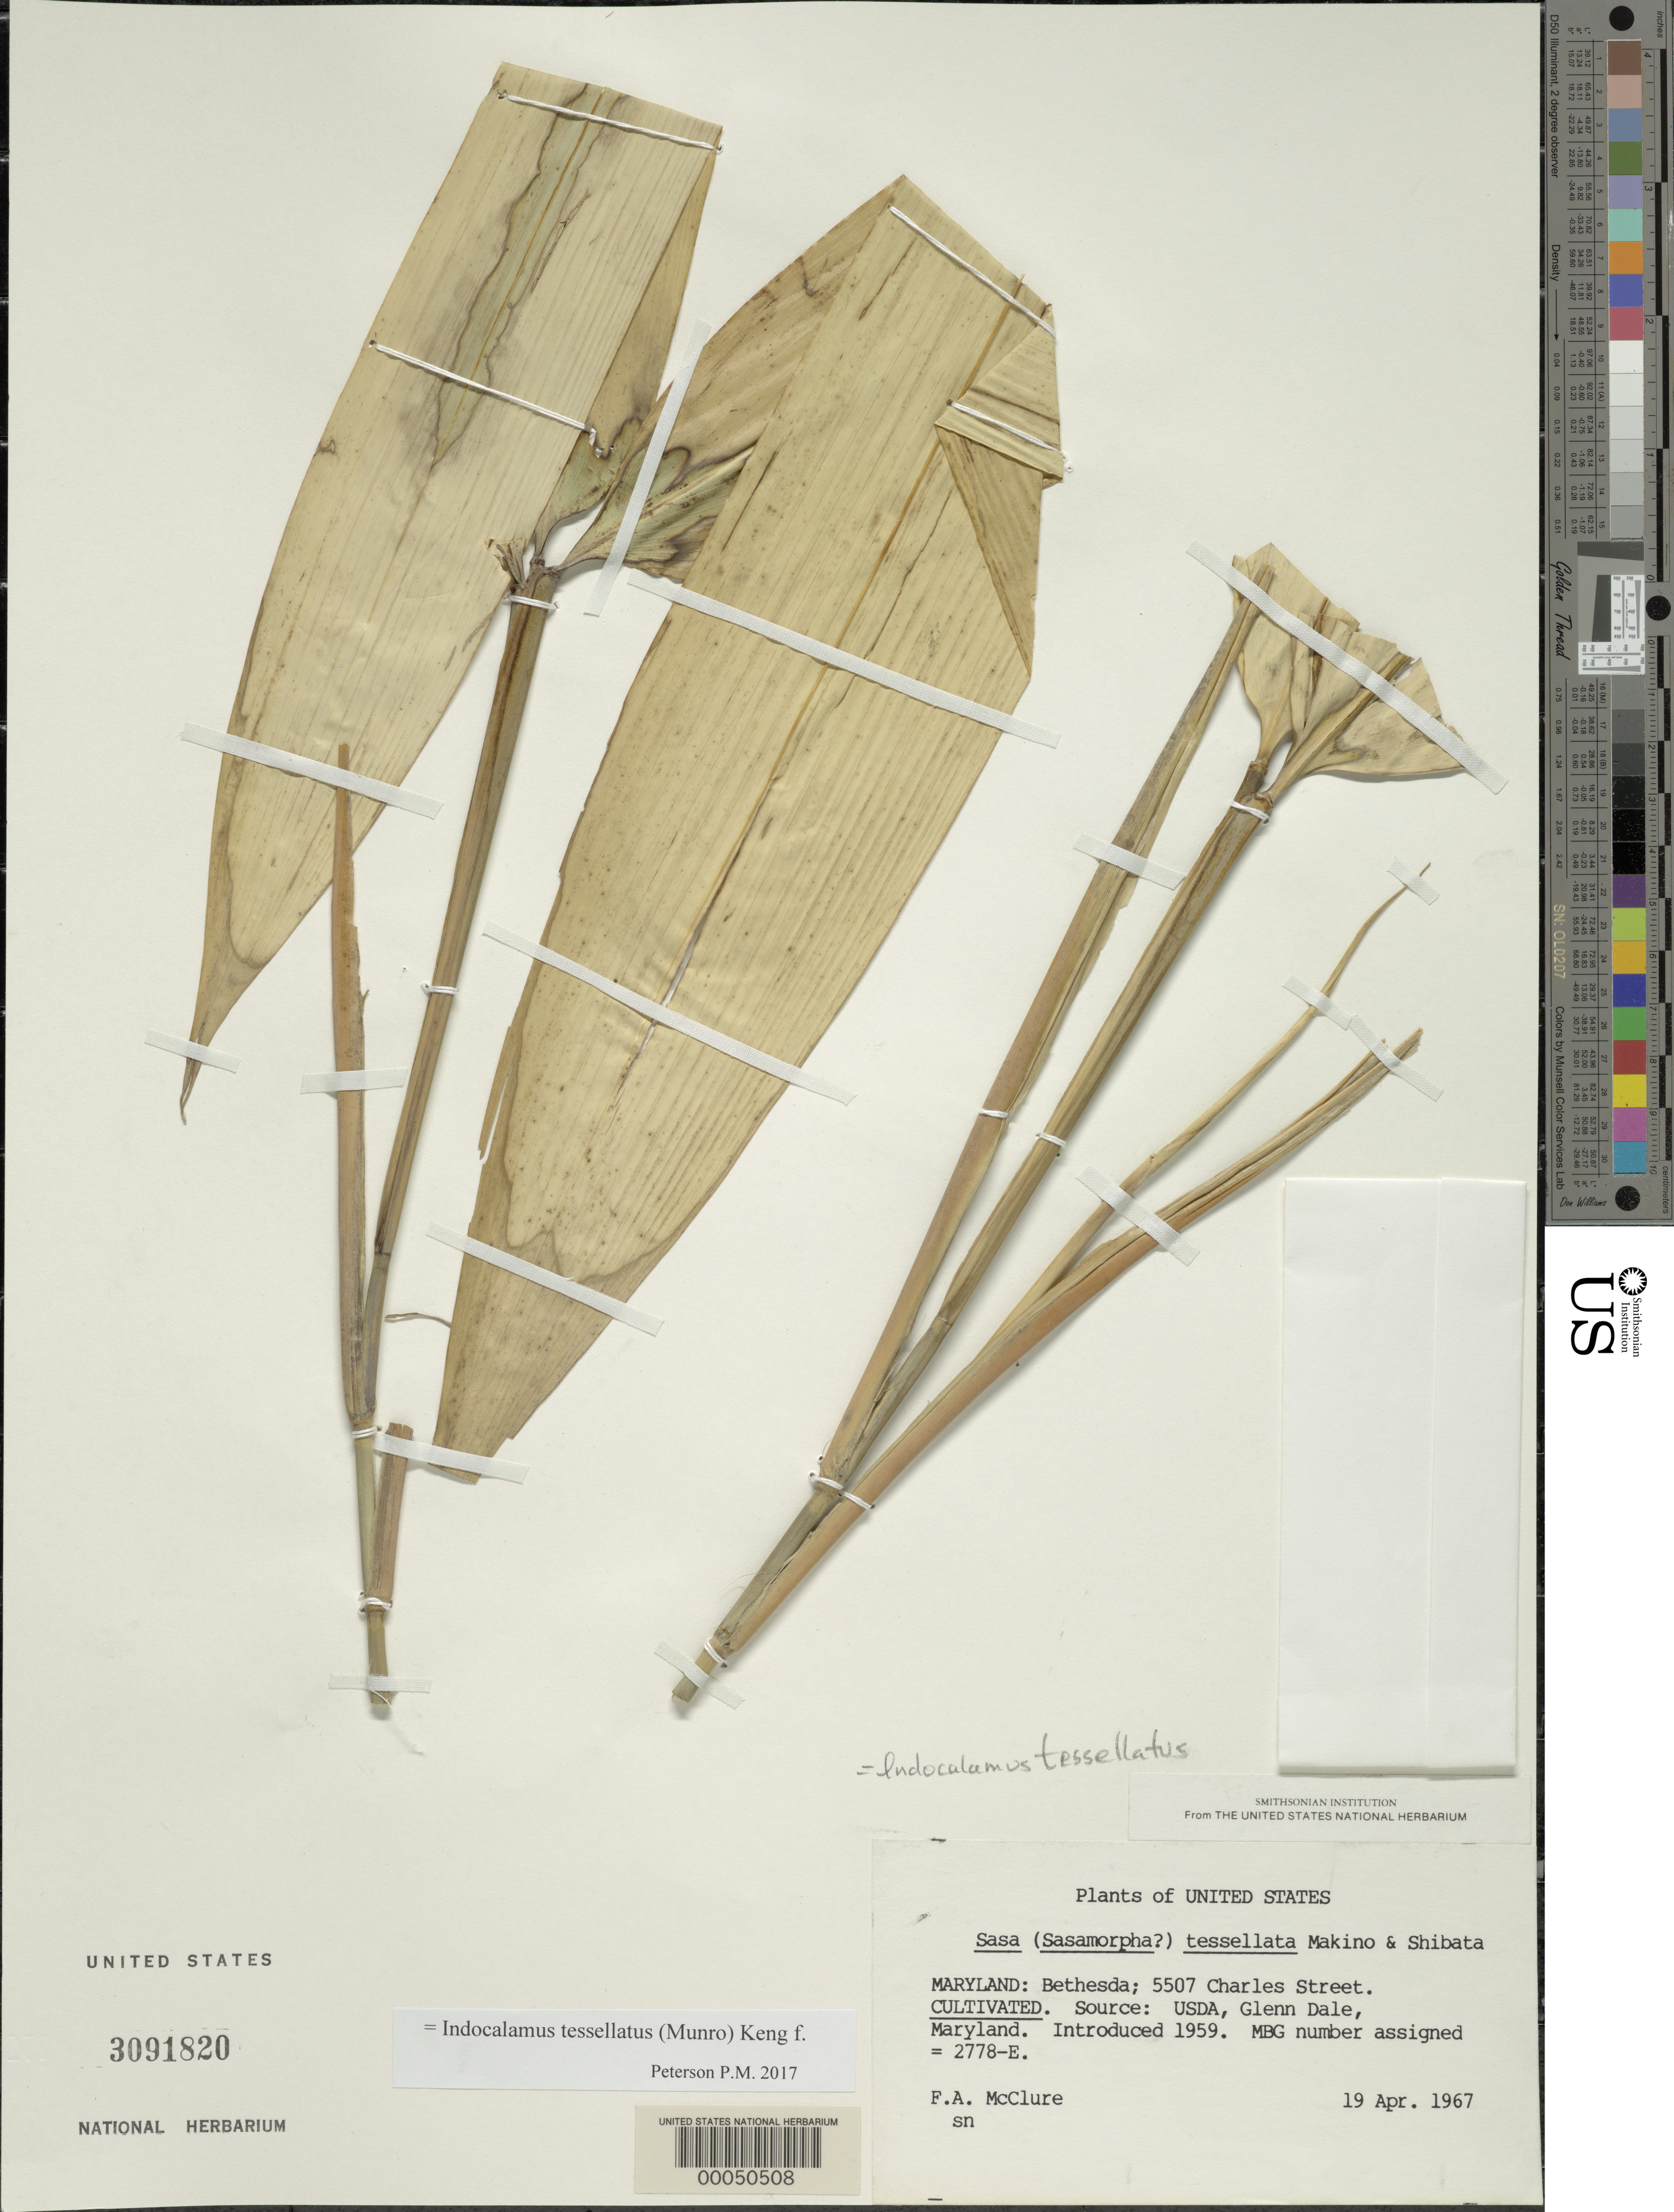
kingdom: Plantae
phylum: Tracheophyta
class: Liliopsida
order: Poales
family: Poaceae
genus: Indocalamus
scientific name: Indocalamus tessellatus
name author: (Munro) Keng f.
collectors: F. A. McClure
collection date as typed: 19 Apr 1967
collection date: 1967-04-19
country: United States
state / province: Maryland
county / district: Montgomery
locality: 5507 Charles Street, Bethesda (McClure's garden)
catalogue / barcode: US 3091820